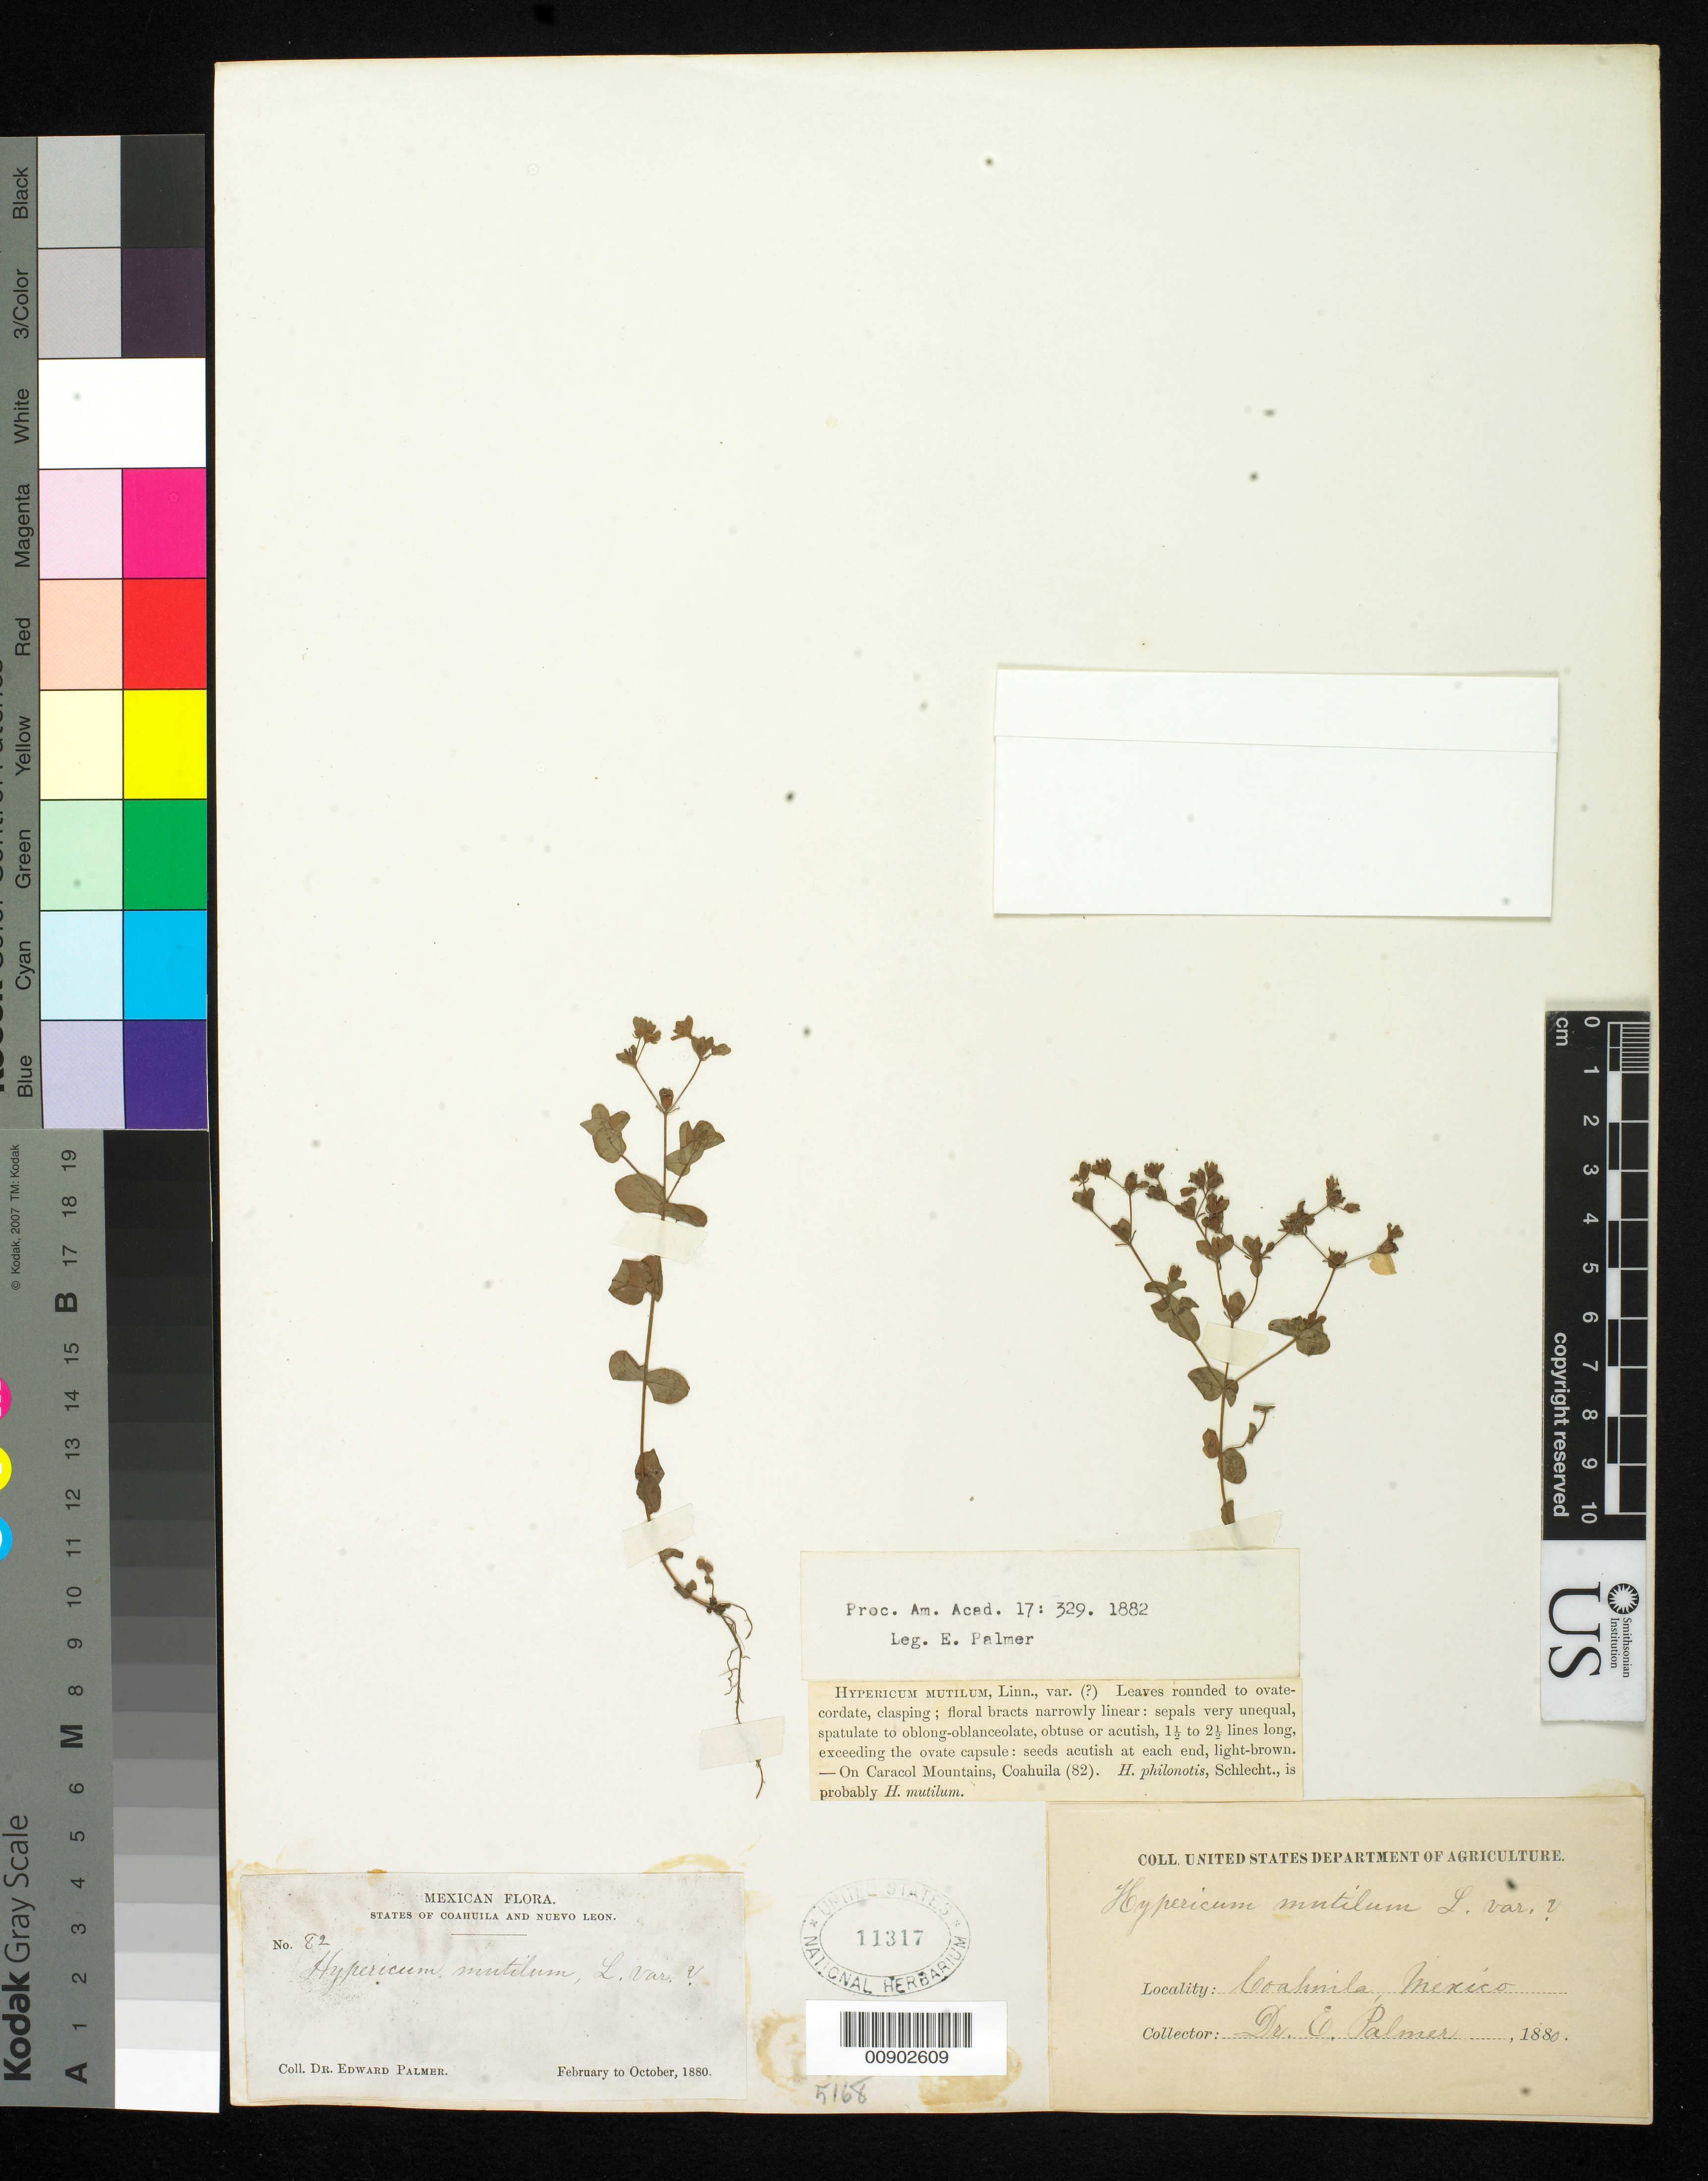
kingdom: Plantae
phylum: Tracheophyta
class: Magnoliopsida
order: Malpighiales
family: Hypericaceae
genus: Hypericum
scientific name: Hypericum mutilum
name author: L.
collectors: E. Palmer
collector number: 82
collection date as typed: Feb 1880 to -- Oct 1880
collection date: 1880-02/1880-10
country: Mexico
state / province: Coahuila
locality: Caracol Mountains, Coahuila.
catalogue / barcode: US 11317